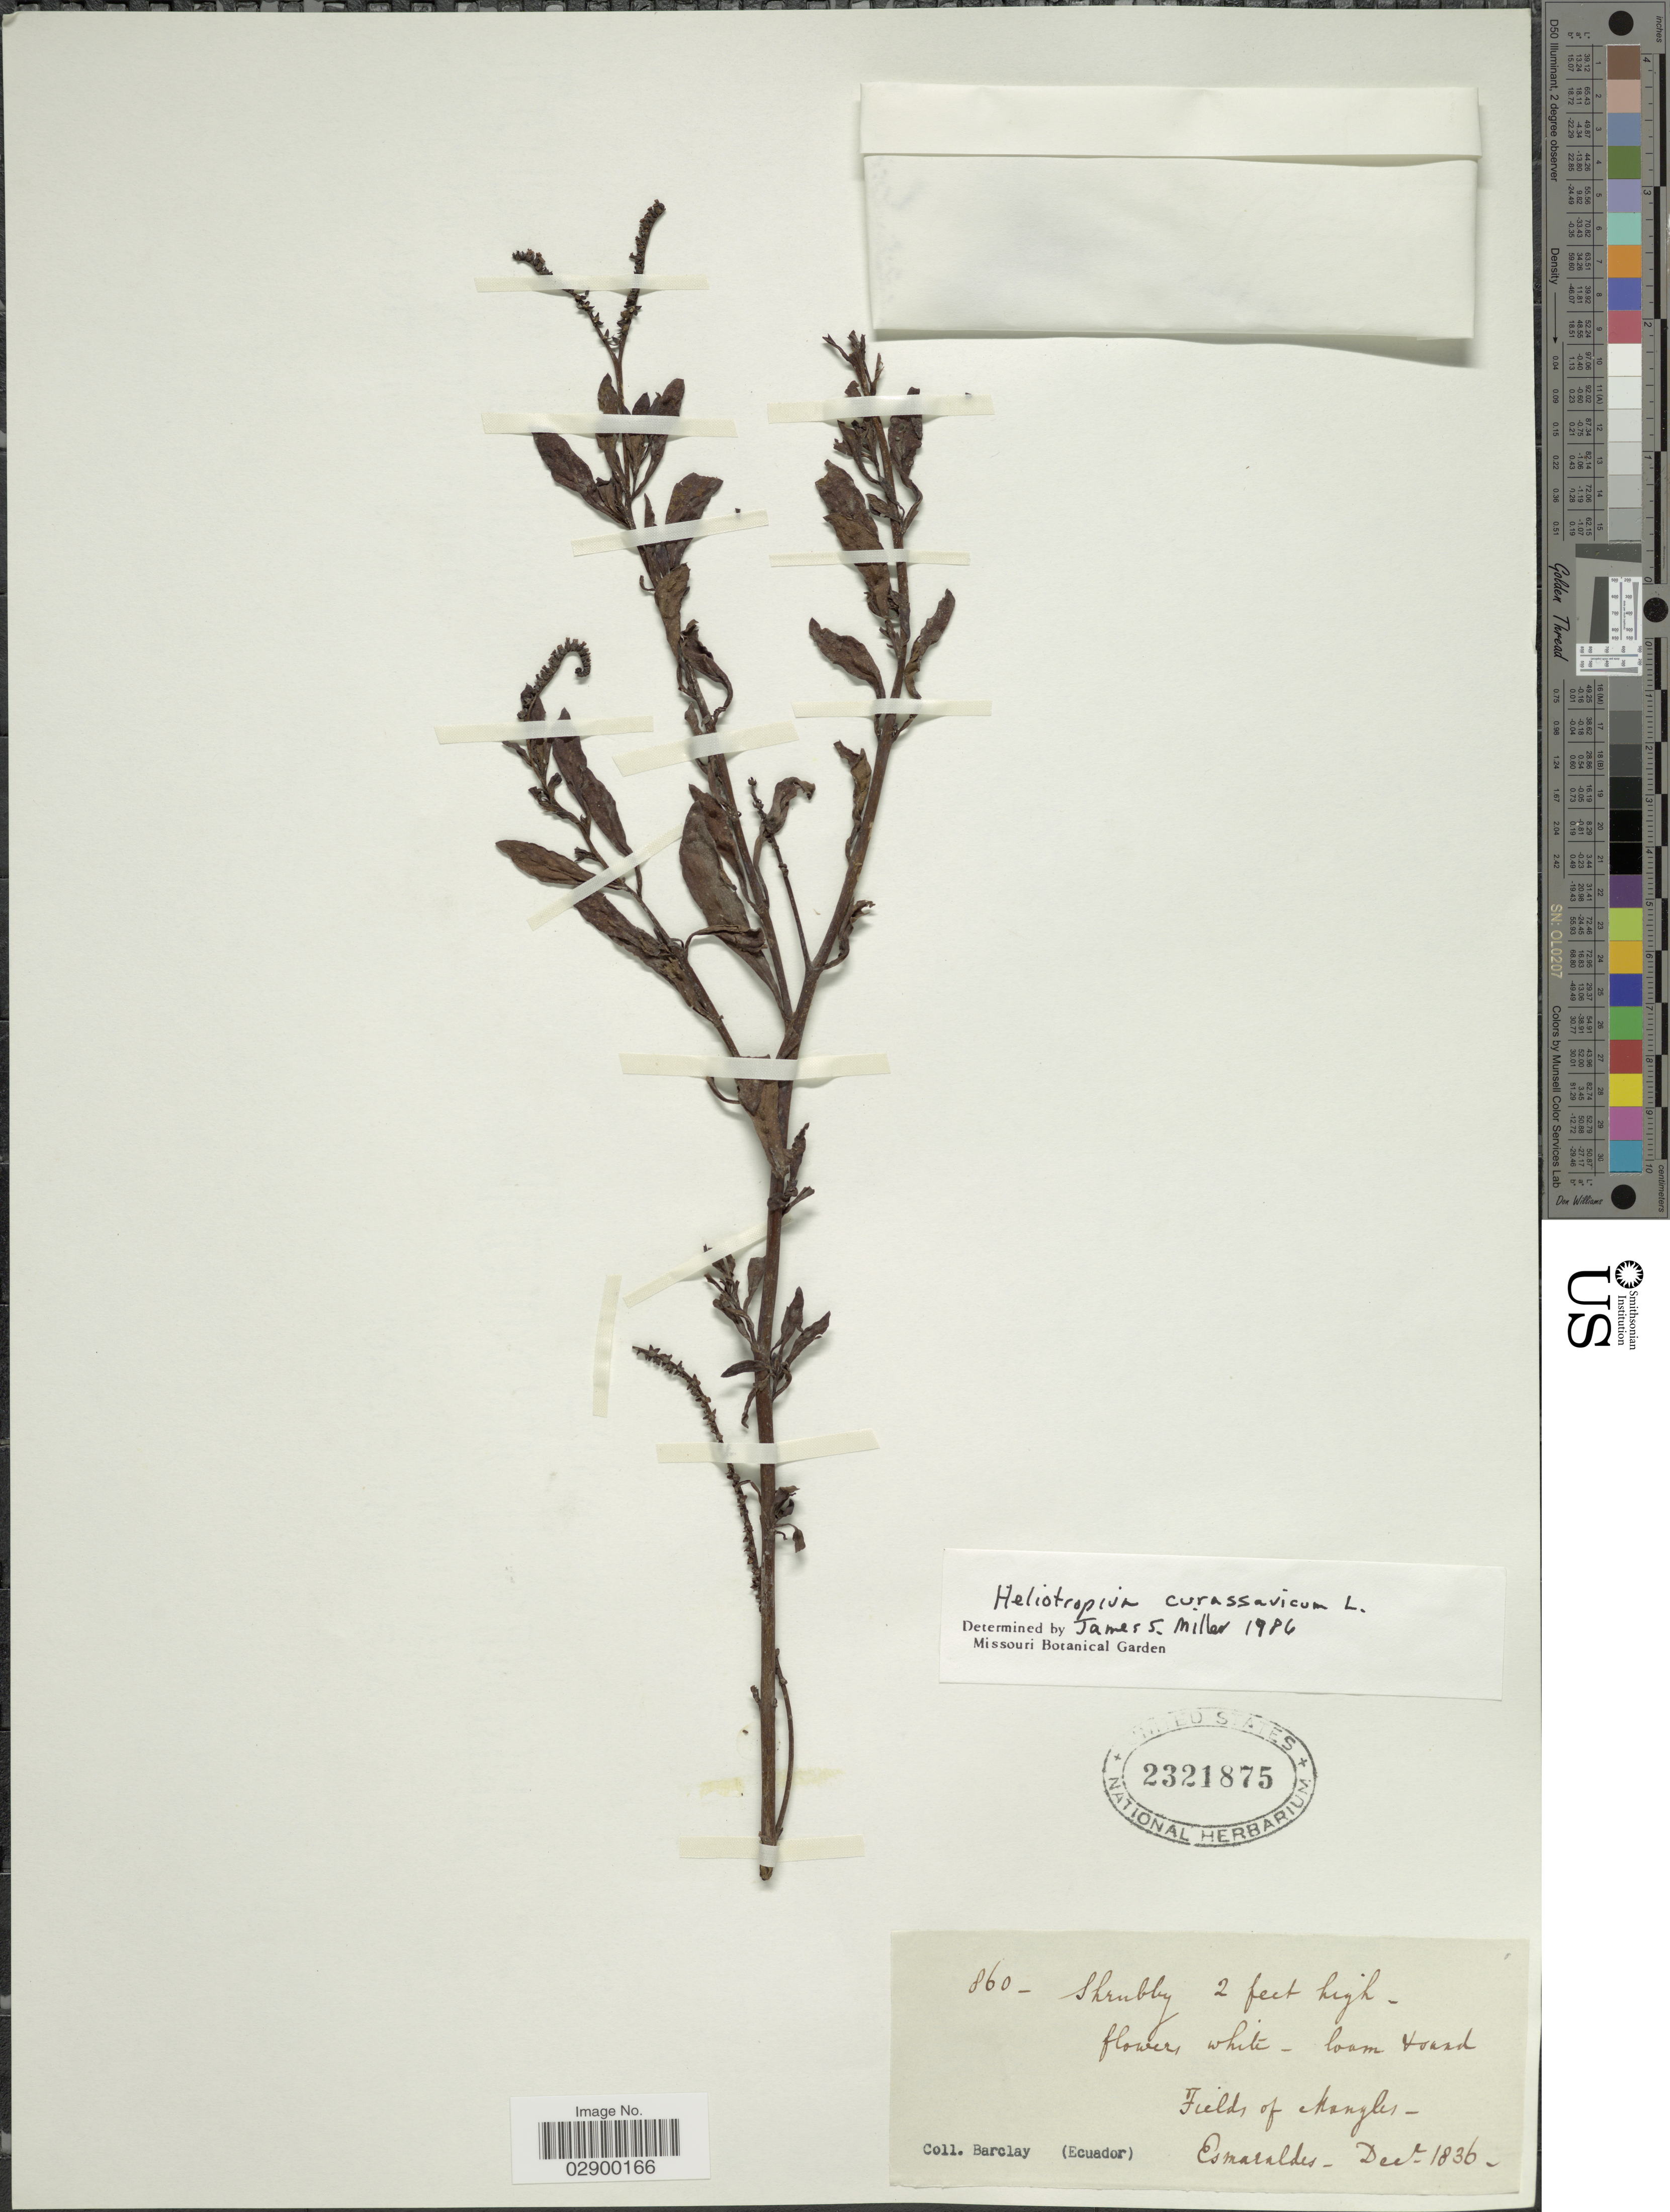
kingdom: Plantae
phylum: Tracheophyta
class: Magnoliopsida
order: Boraginales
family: Heliotropiaceae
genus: Heliotropium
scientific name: Heliotropium curassavicum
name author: L.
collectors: -- Barclay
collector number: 860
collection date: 1836-12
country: Ecuador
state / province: Esmeraldas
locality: Fields of Mangles, Esmeraldas.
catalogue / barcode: US 2321875